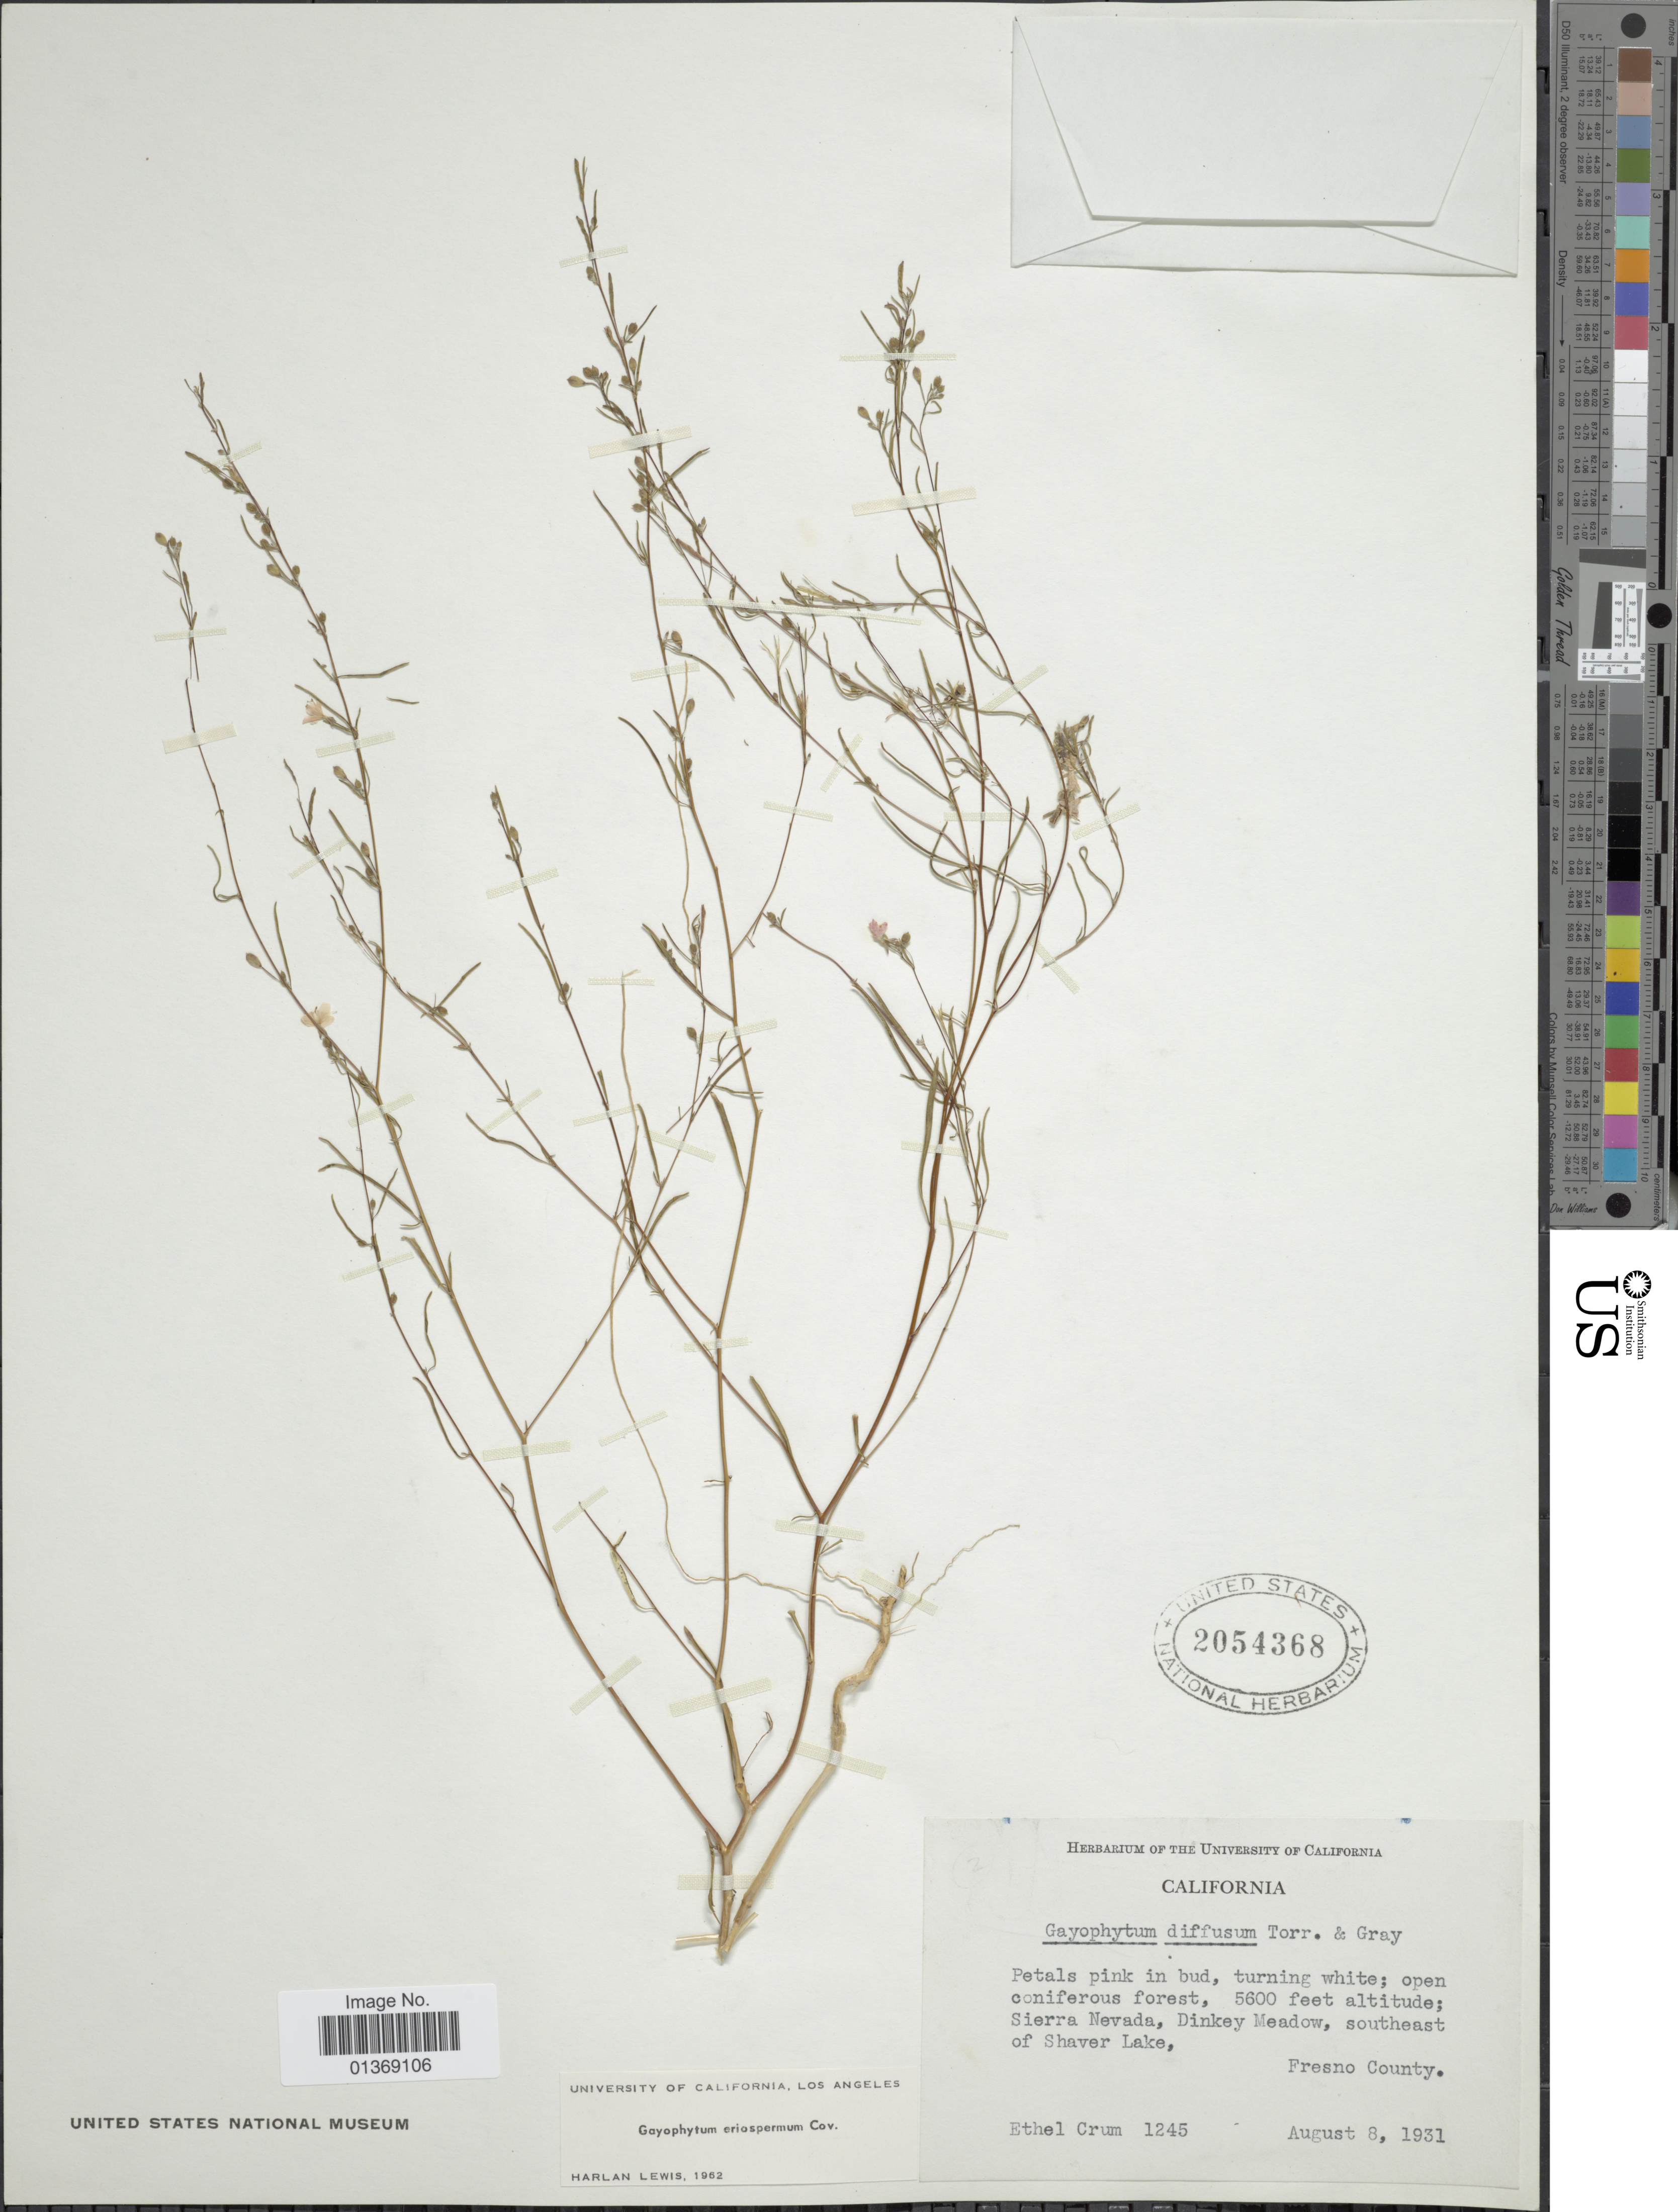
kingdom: Plantae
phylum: Tracheophyta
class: Magnoliopsida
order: Myrtales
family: Onagraceae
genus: Gayophytum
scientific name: Gayophytum eriospermum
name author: Coville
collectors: E. K. Crum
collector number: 1245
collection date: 1931-08-08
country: United States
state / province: California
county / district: Fresno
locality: Sierra Nevada, Dinkey Meadow, southeast of Shaver Lake, Fresno County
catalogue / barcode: US 2054368